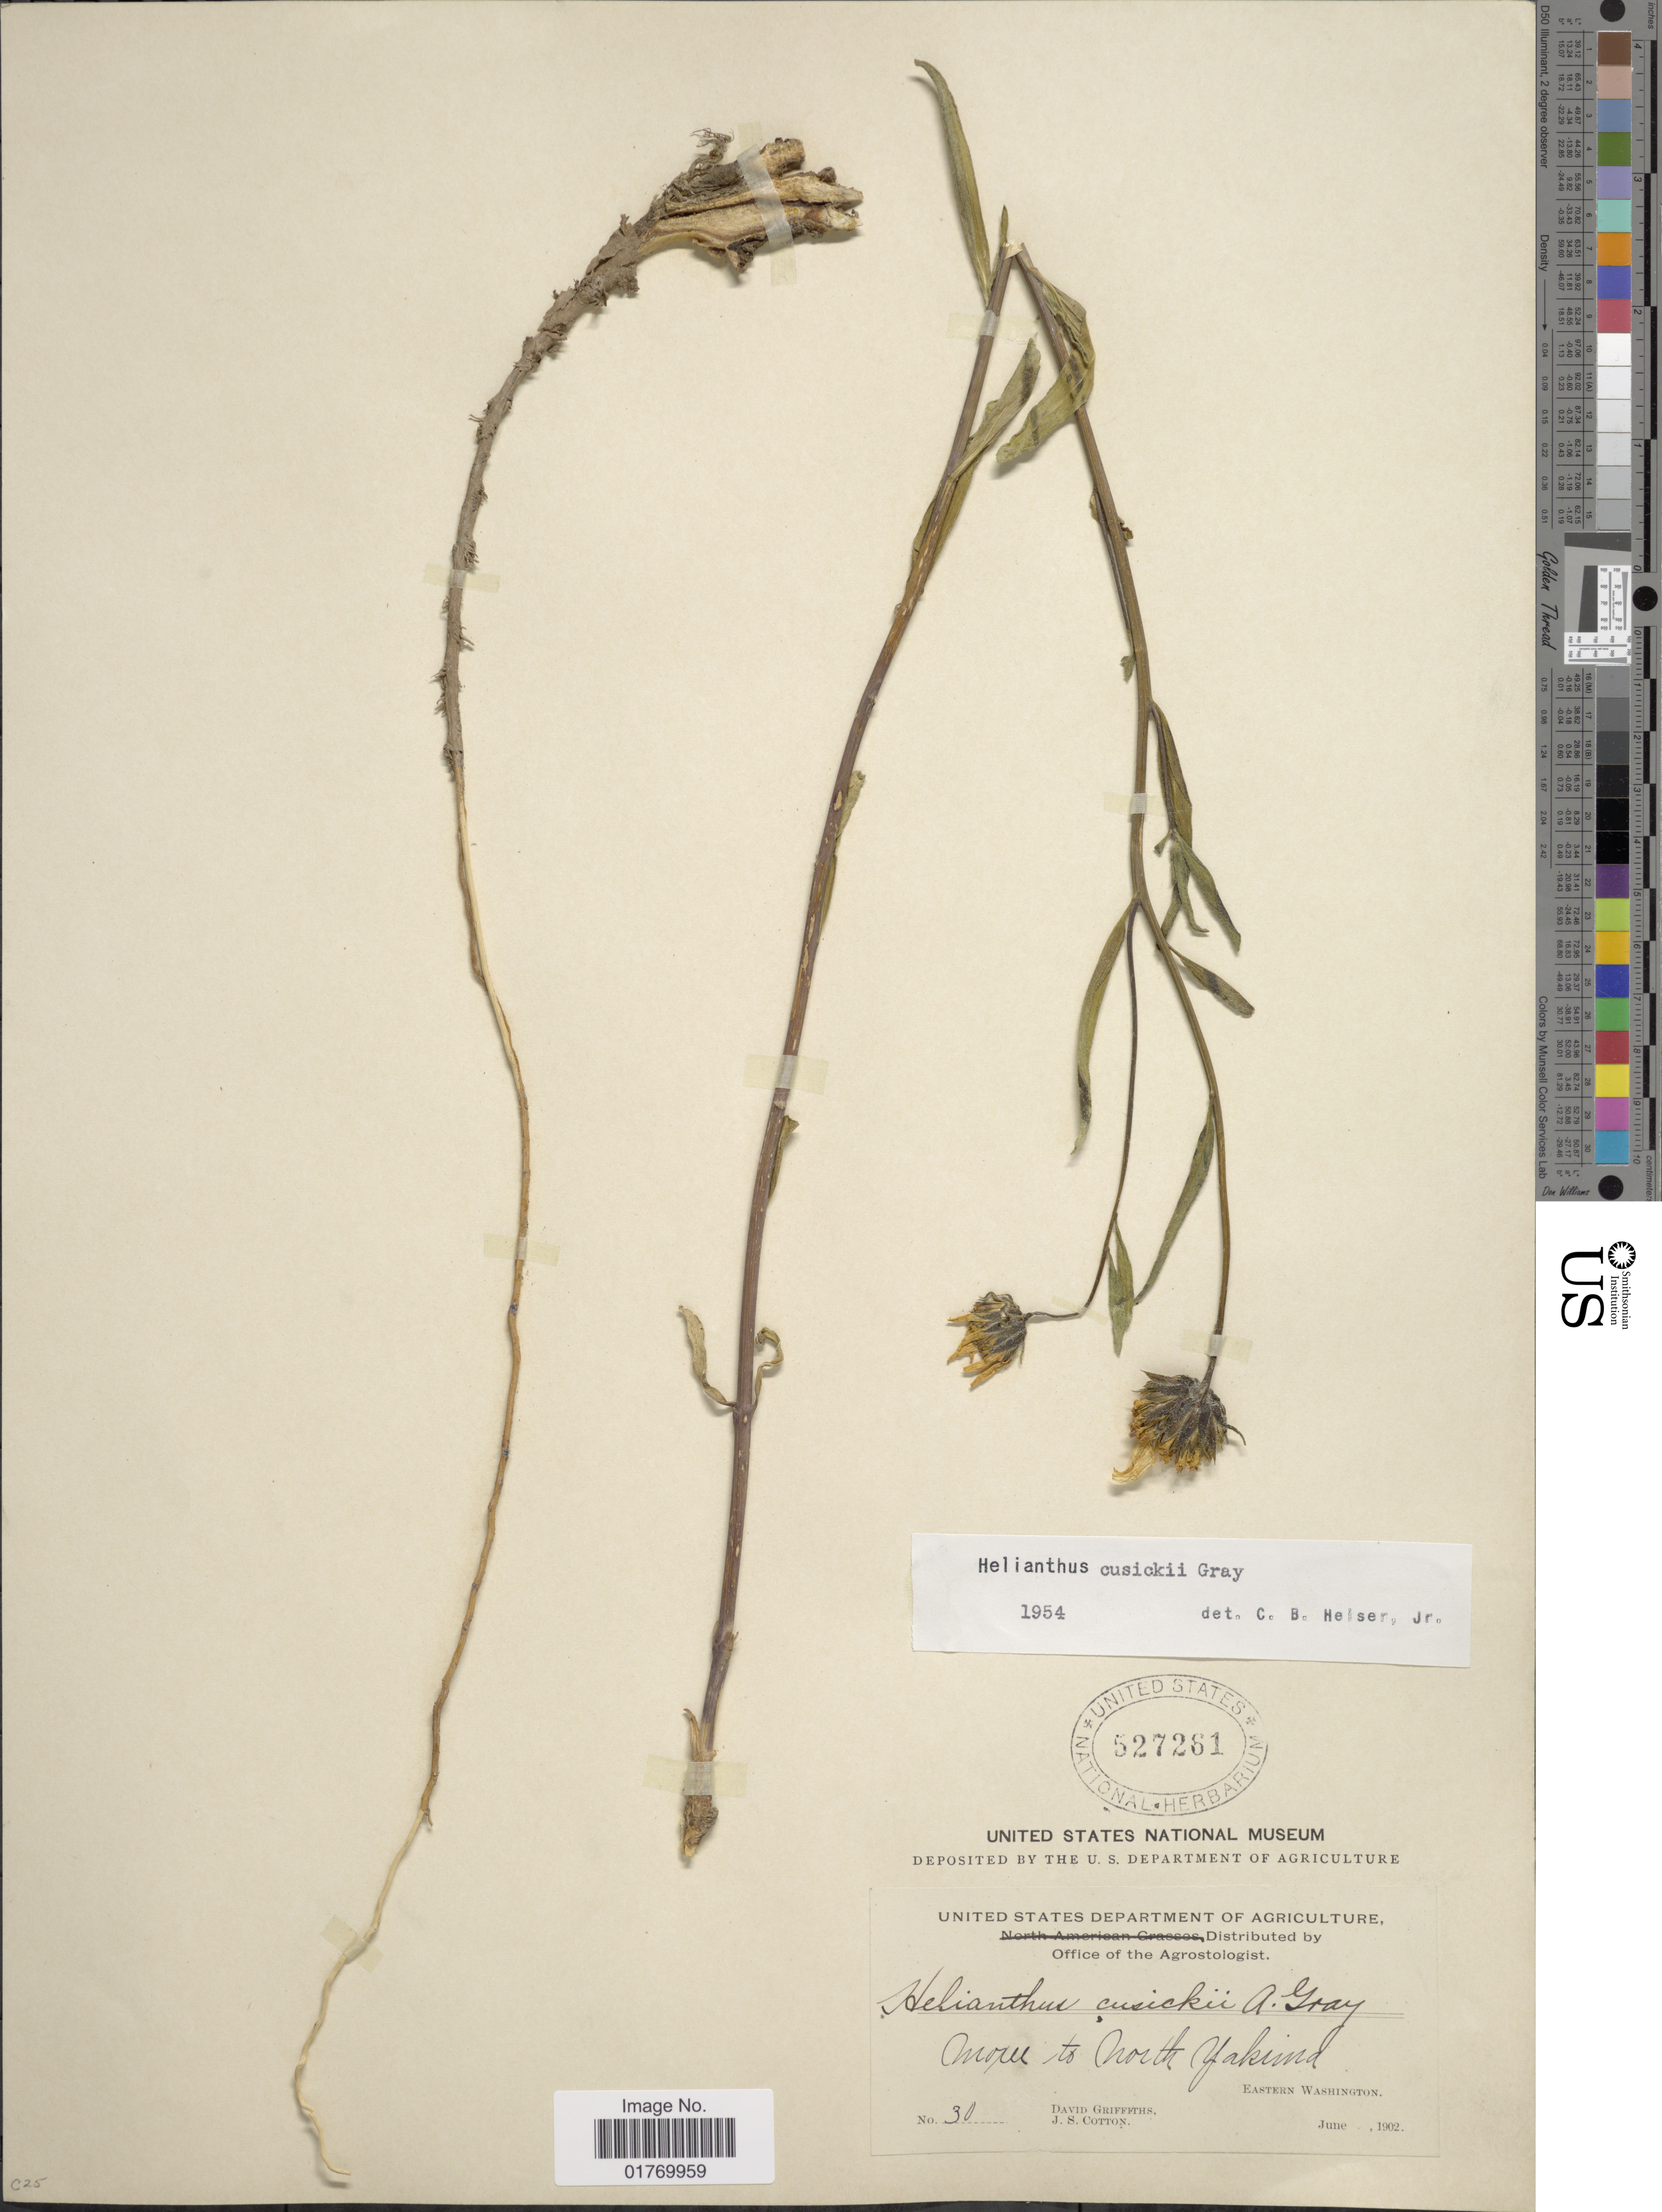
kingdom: Plantae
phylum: Tracheophyta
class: Magnoliopsida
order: Asterales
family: Asteraceae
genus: Helianthus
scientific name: Helianthus cusickii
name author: A. Gray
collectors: D. Griffiths & J. S. Cotton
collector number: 30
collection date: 1902-06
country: United States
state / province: Washington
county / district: Yakima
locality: Moxe to North Yakima, Eastern Washington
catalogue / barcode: US 527261